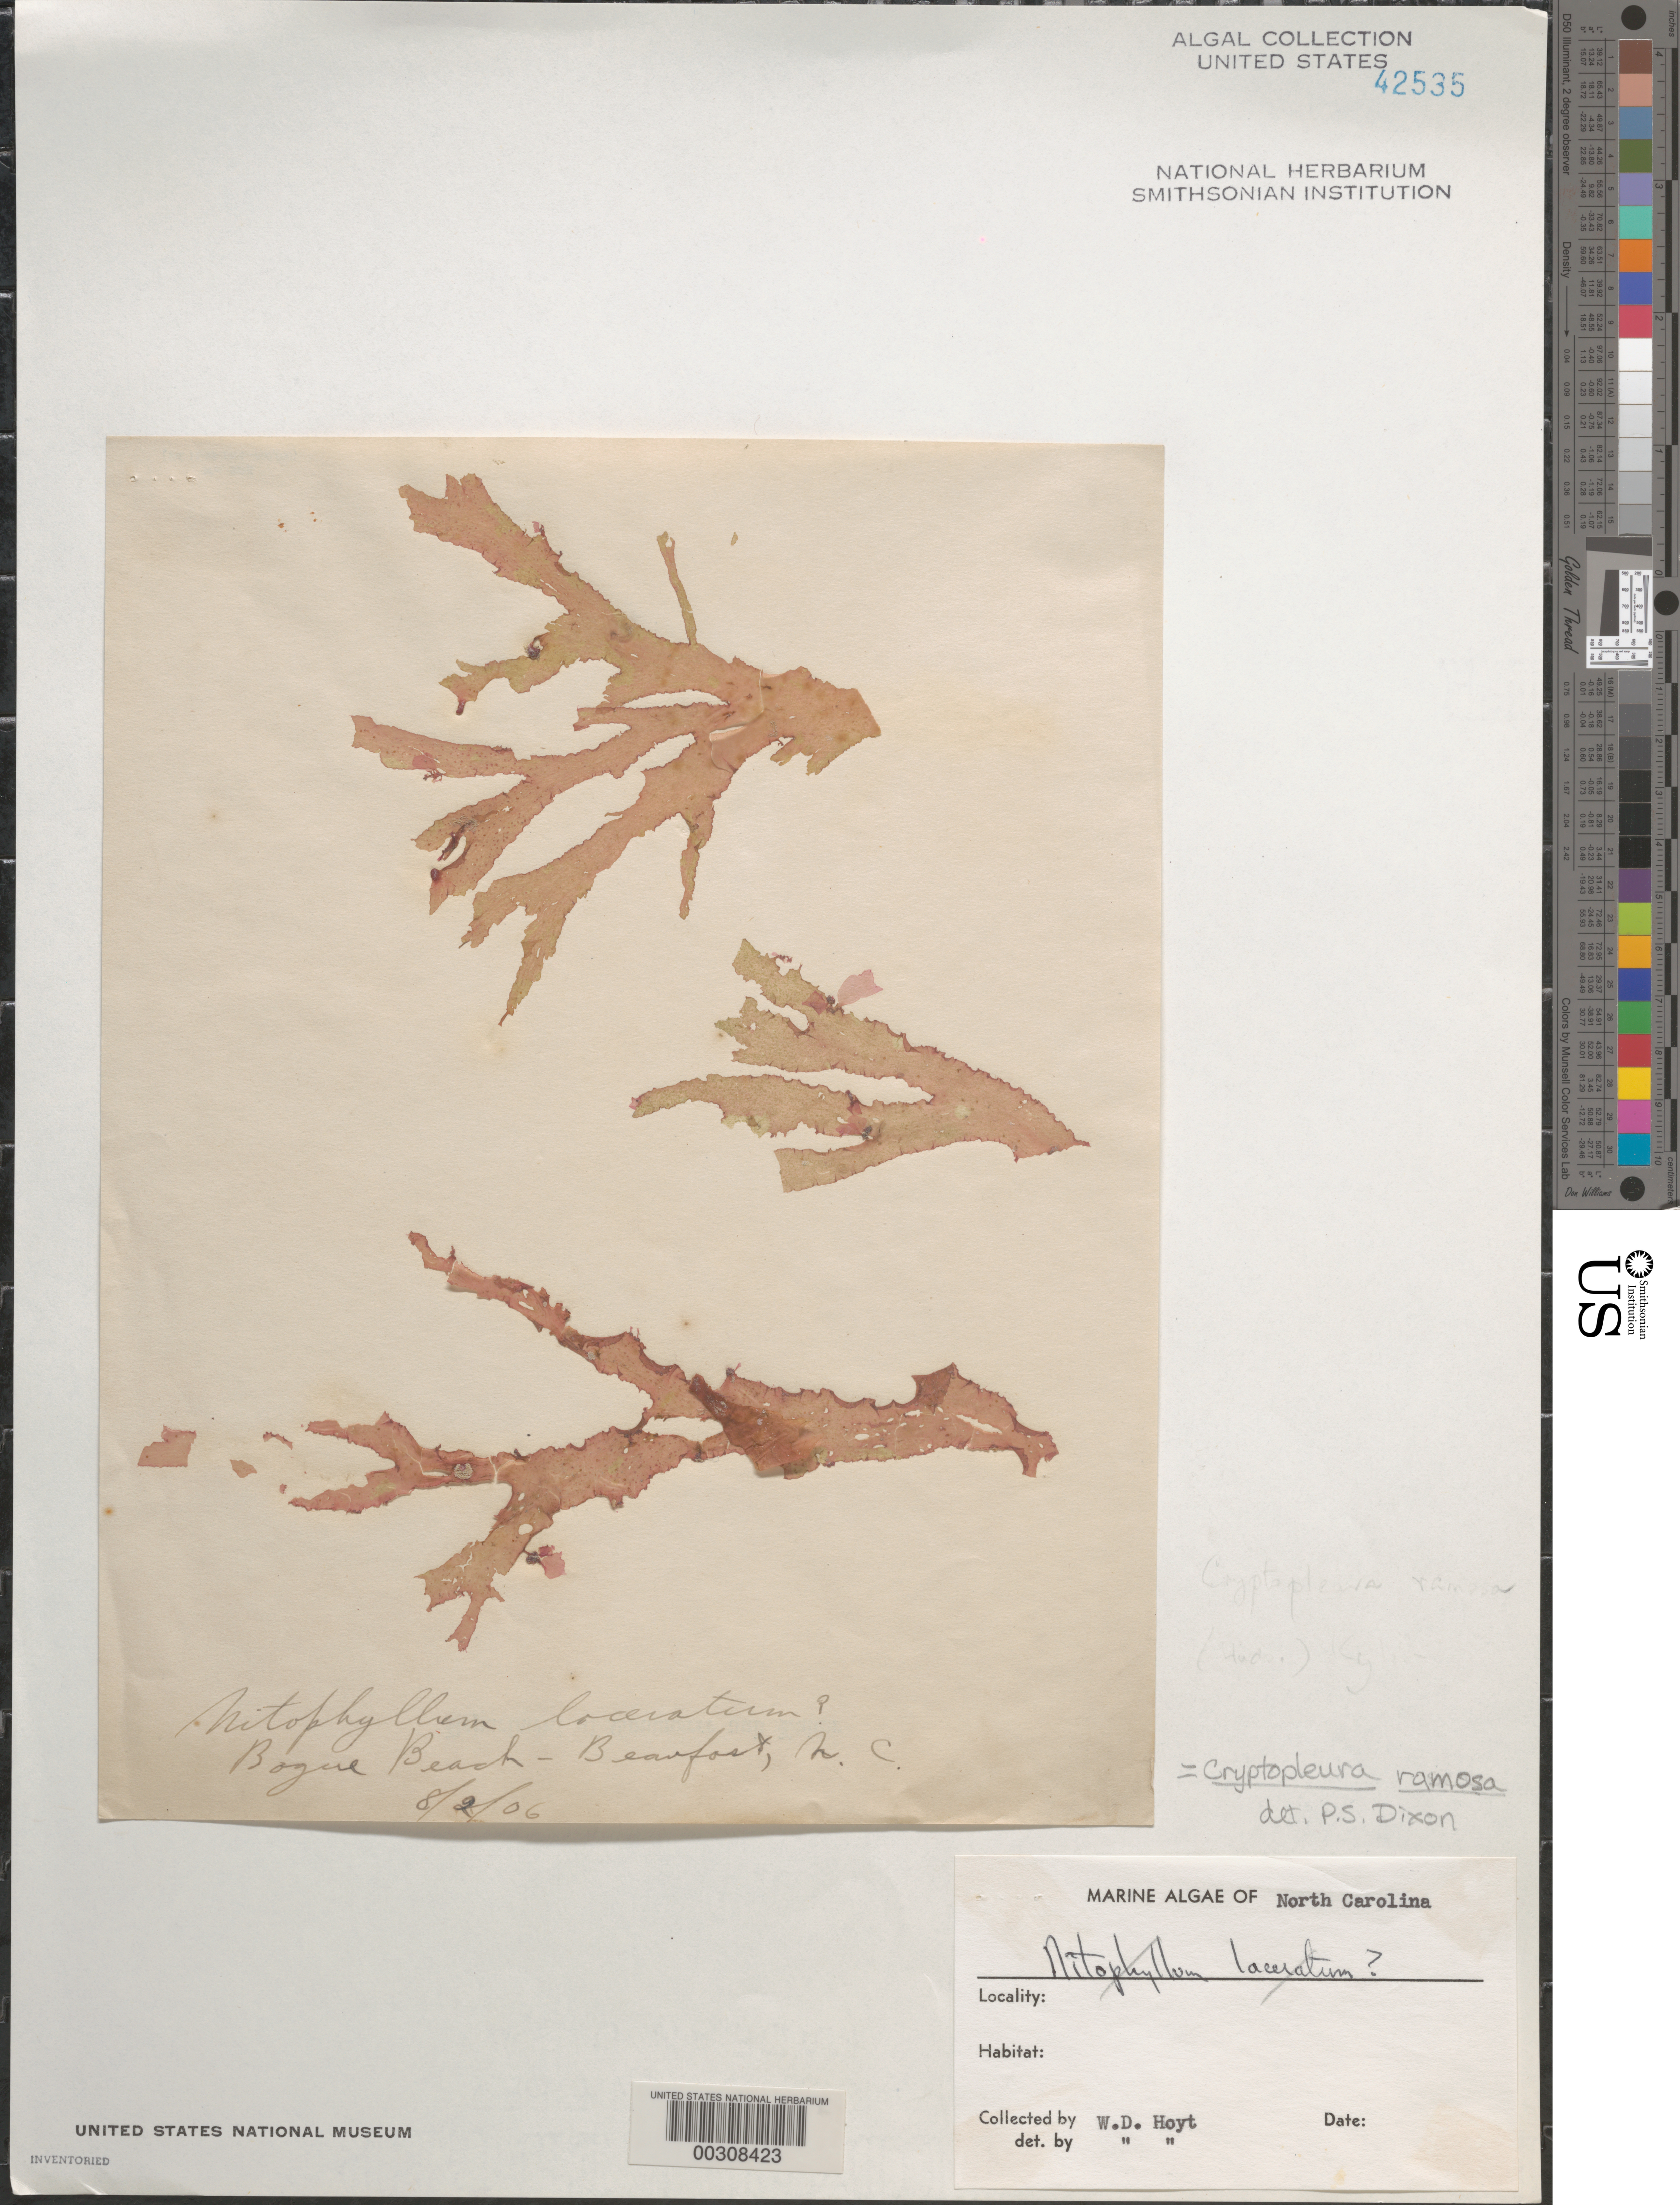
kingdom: Plantae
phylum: Rhodophyta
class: Florideophyceae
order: Ceramiales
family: Delesseriaceae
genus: Cryptopleura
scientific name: Cryptopleura ramosa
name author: (Huds.) L.M. Newton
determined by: Dixon, P. S.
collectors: W. D. Hoyt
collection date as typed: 02 Aug 1906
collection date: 1906-08-02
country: United States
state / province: North Carolina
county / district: Carteret County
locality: Beaufort, Bogue Beach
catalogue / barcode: US 42535